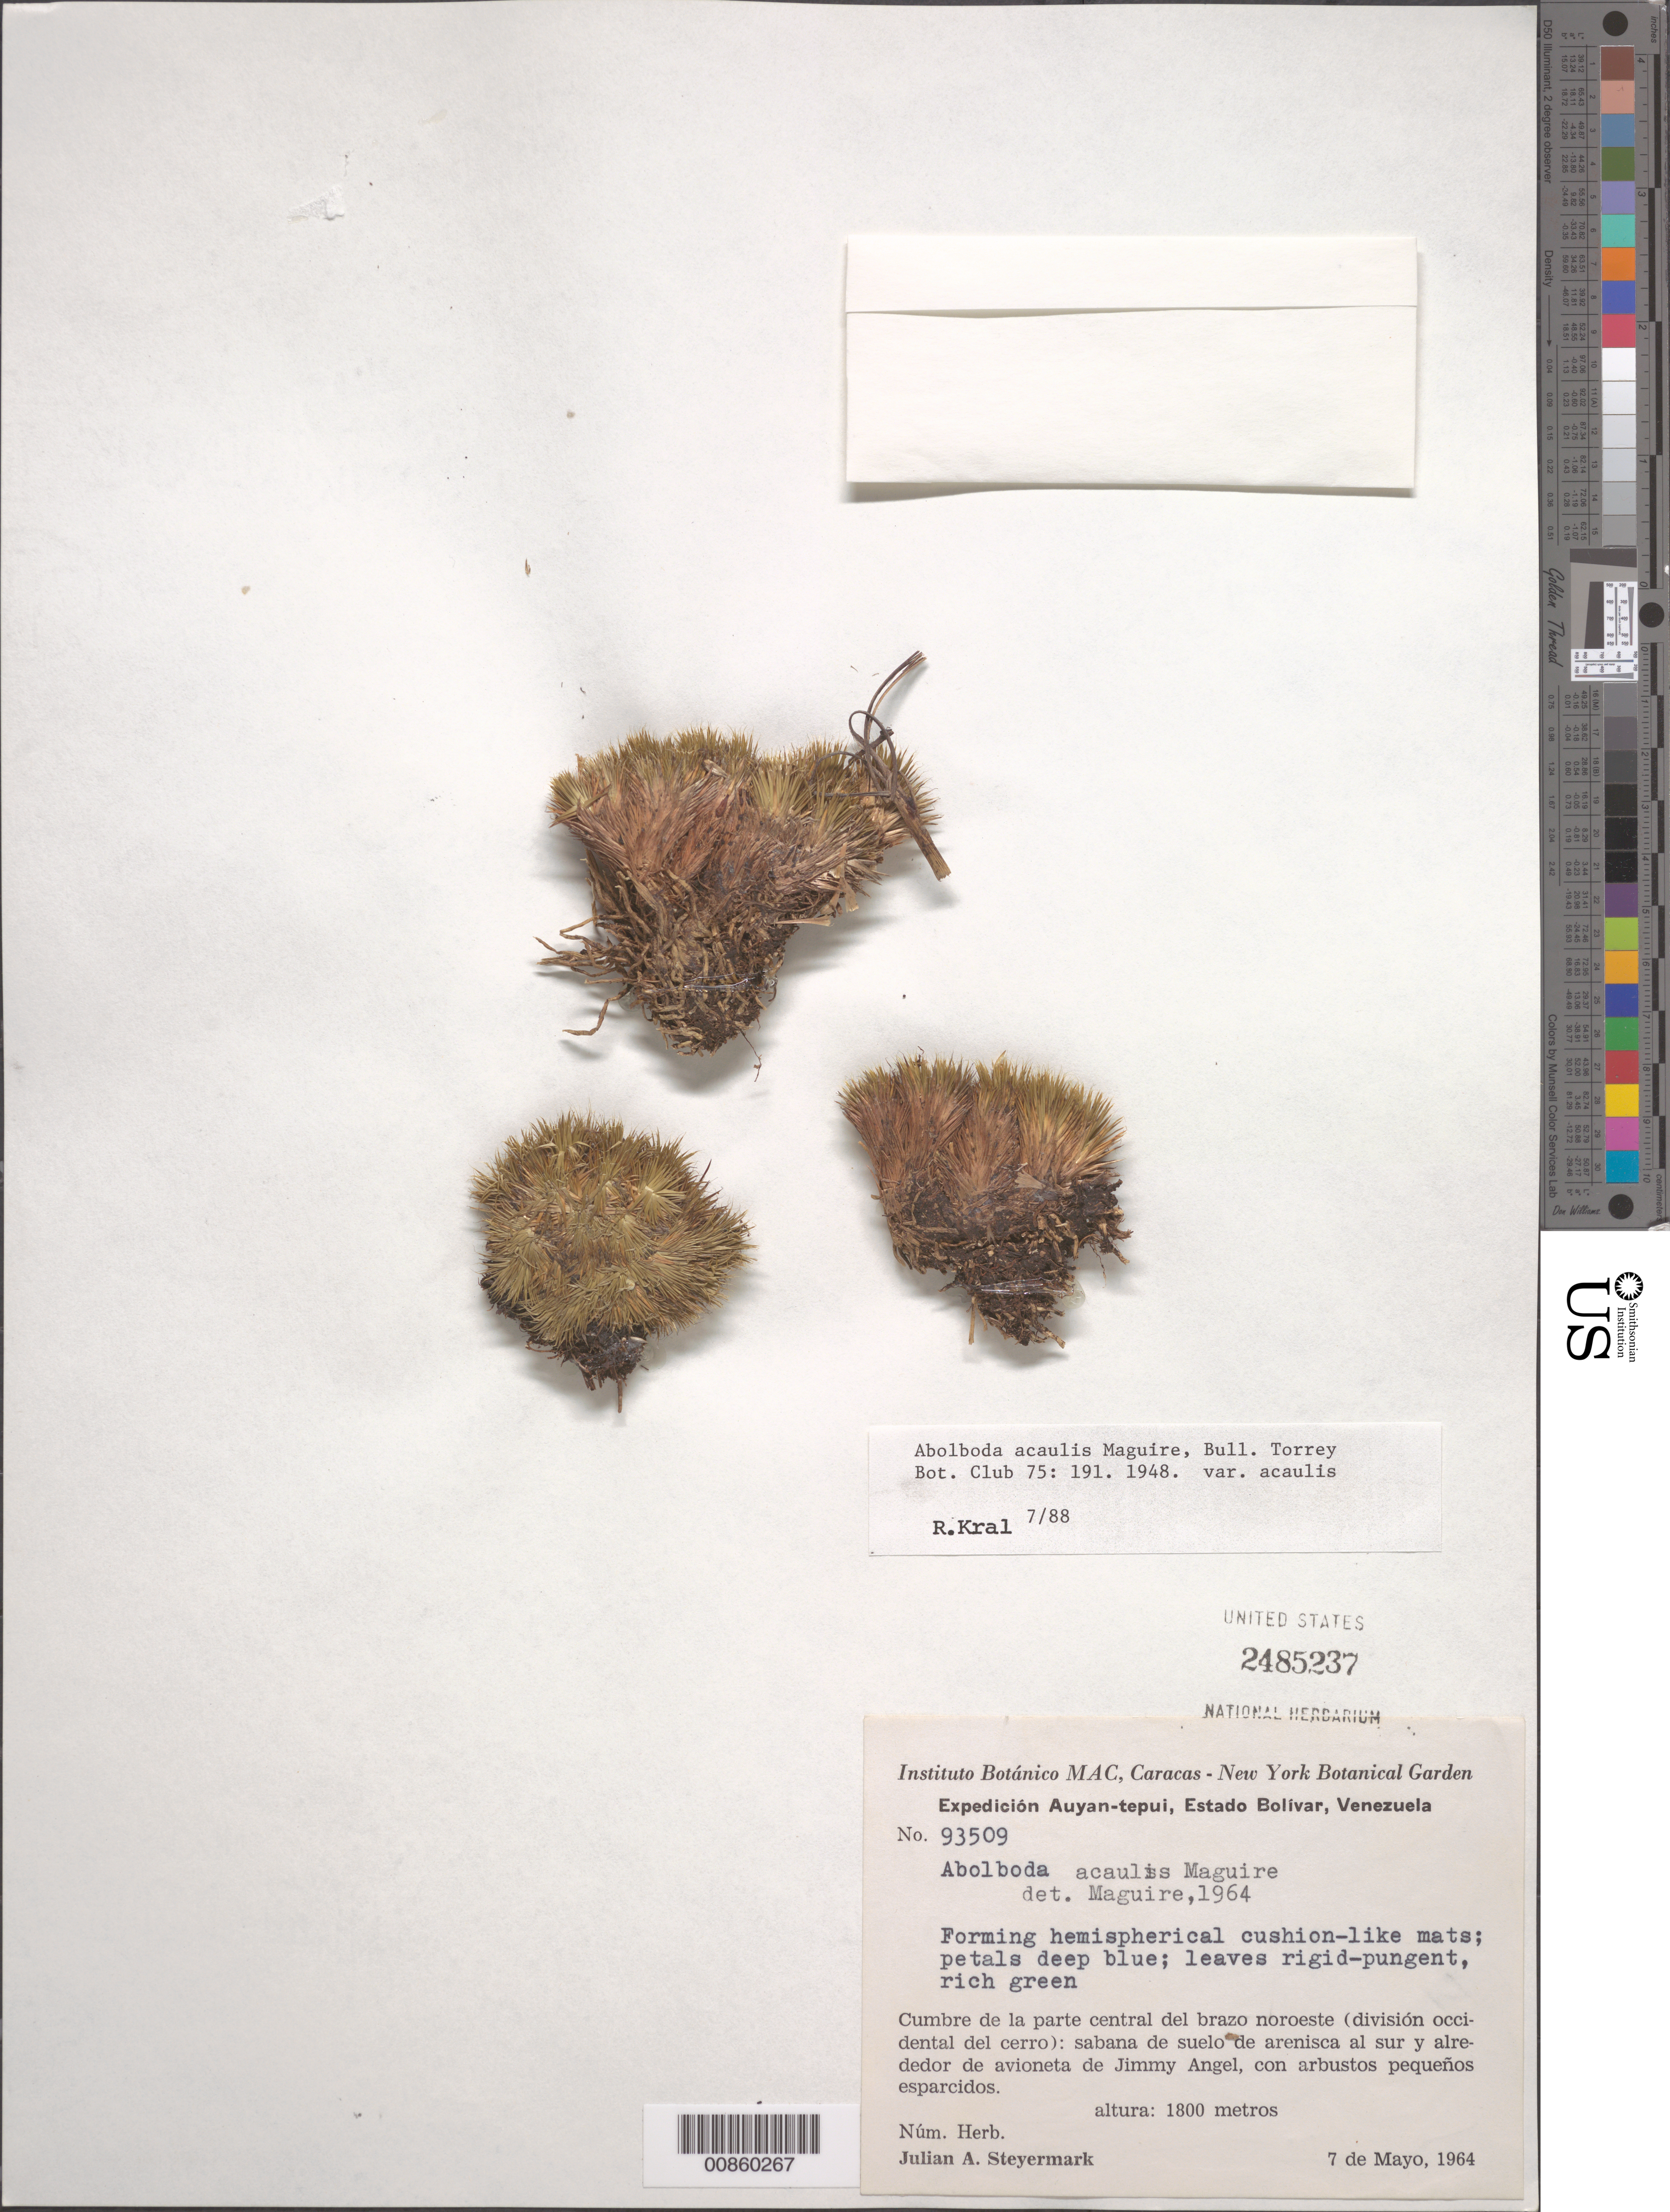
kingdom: Plantae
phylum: Tracheophyta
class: Liliopsida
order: Poales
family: Xyridaceae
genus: Abolboda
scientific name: Abolboda acaulis var. acaulis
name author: Maguire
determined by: Kral, Robert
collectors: J. Steyermark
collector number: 93509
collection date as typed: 7-May-64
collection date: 1964-05-07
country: Venezuela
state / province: Bolívar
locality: Auyan-tepuí, cumbre de la parte central del brazo noroeste (div. occidental del cerro), al sur y alrededor de avioneta de Jimmy Angel.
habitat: Sabana de suelo de arenisca con arbustos pequeñs esparcidos.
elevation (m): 1800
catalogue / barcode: US 2485237